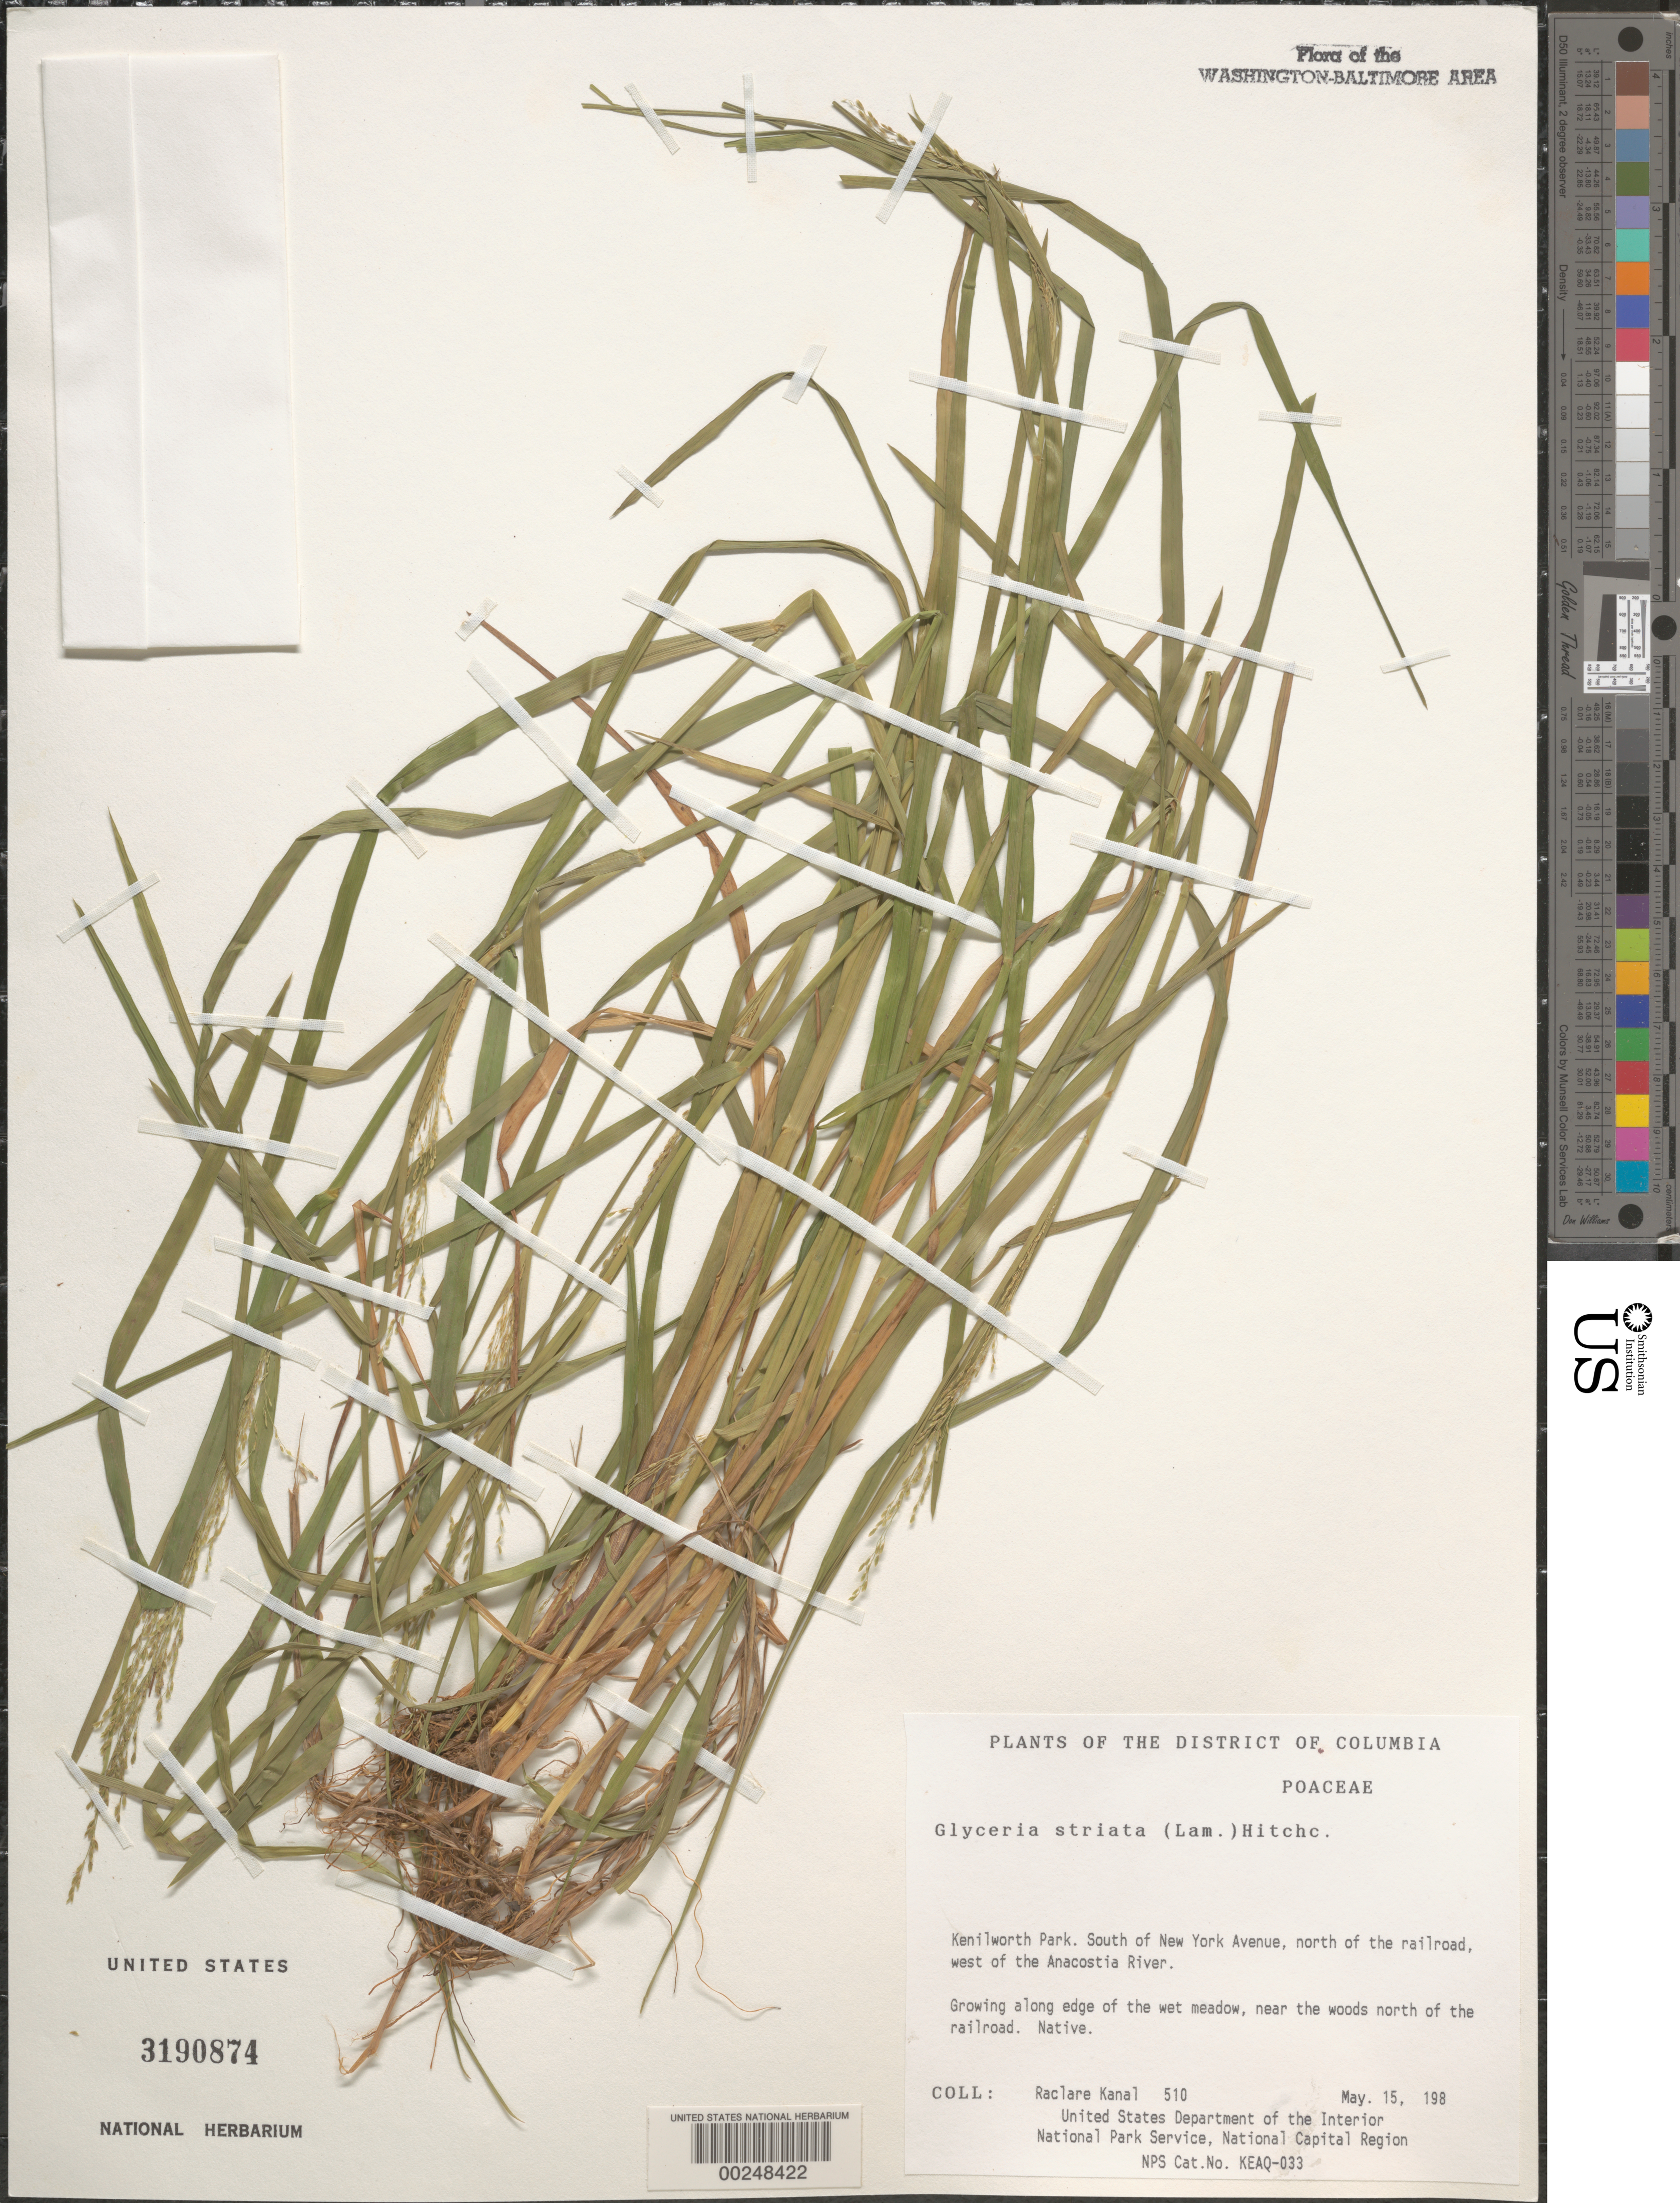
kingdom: Plantae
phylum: Tracheophyta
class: Liliopsida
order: Poales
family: Poaceae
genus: Glyceria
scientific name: Glyceria striata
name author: (Lam.) Hitchc.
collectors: R. Kanal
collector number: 510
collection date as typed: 15 May 1989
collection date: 1989-05-15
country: United States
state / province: District of Columbia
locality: Kenilworth Park, S of New York Ave, N of RR, W of the Anacostia River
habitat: Edge of wet meadow near woods n of RR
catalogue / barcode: US 3190874